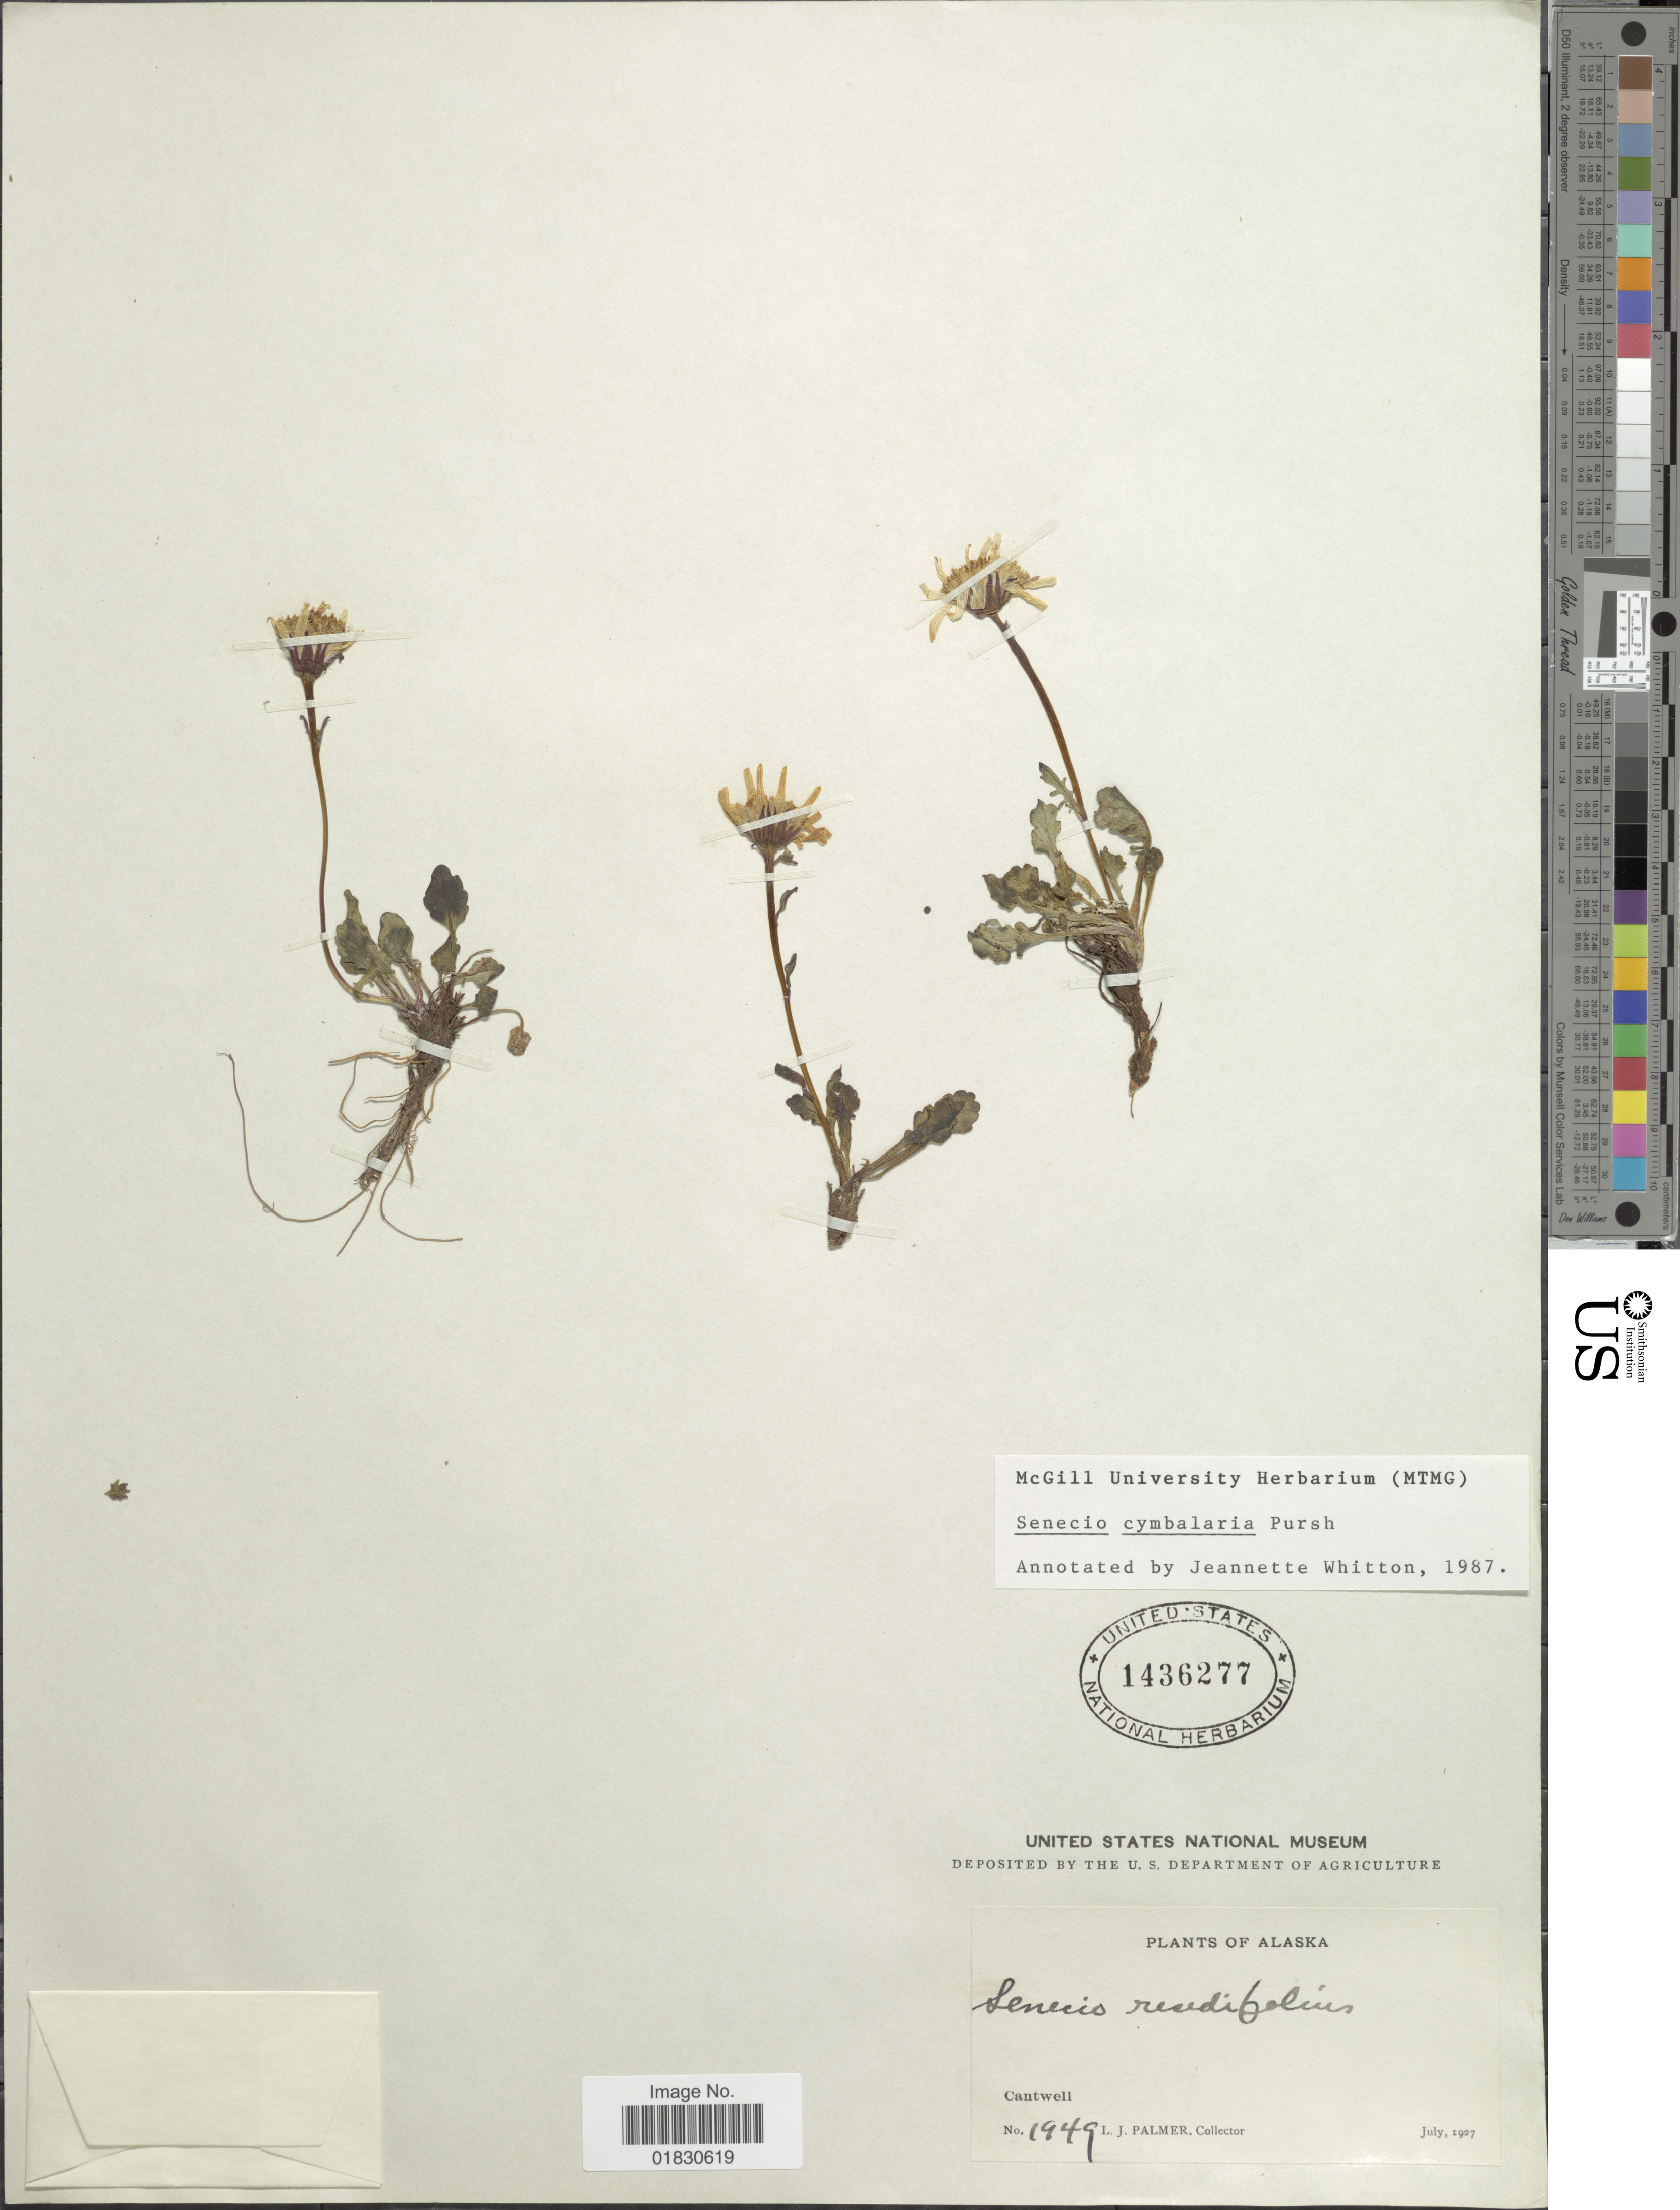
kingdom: Plantae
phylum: Tracheophyta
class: Magnoliopsida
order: Asterales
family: Asteraceae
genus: Packera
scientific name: Packera cymbalaria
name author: (Pursh) W.A. Weber & Á. Löve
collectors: L. J. Palmer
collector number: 1949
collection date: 1927-07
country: United States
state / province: Alaska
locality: Cantwell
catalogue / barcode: US 1436277